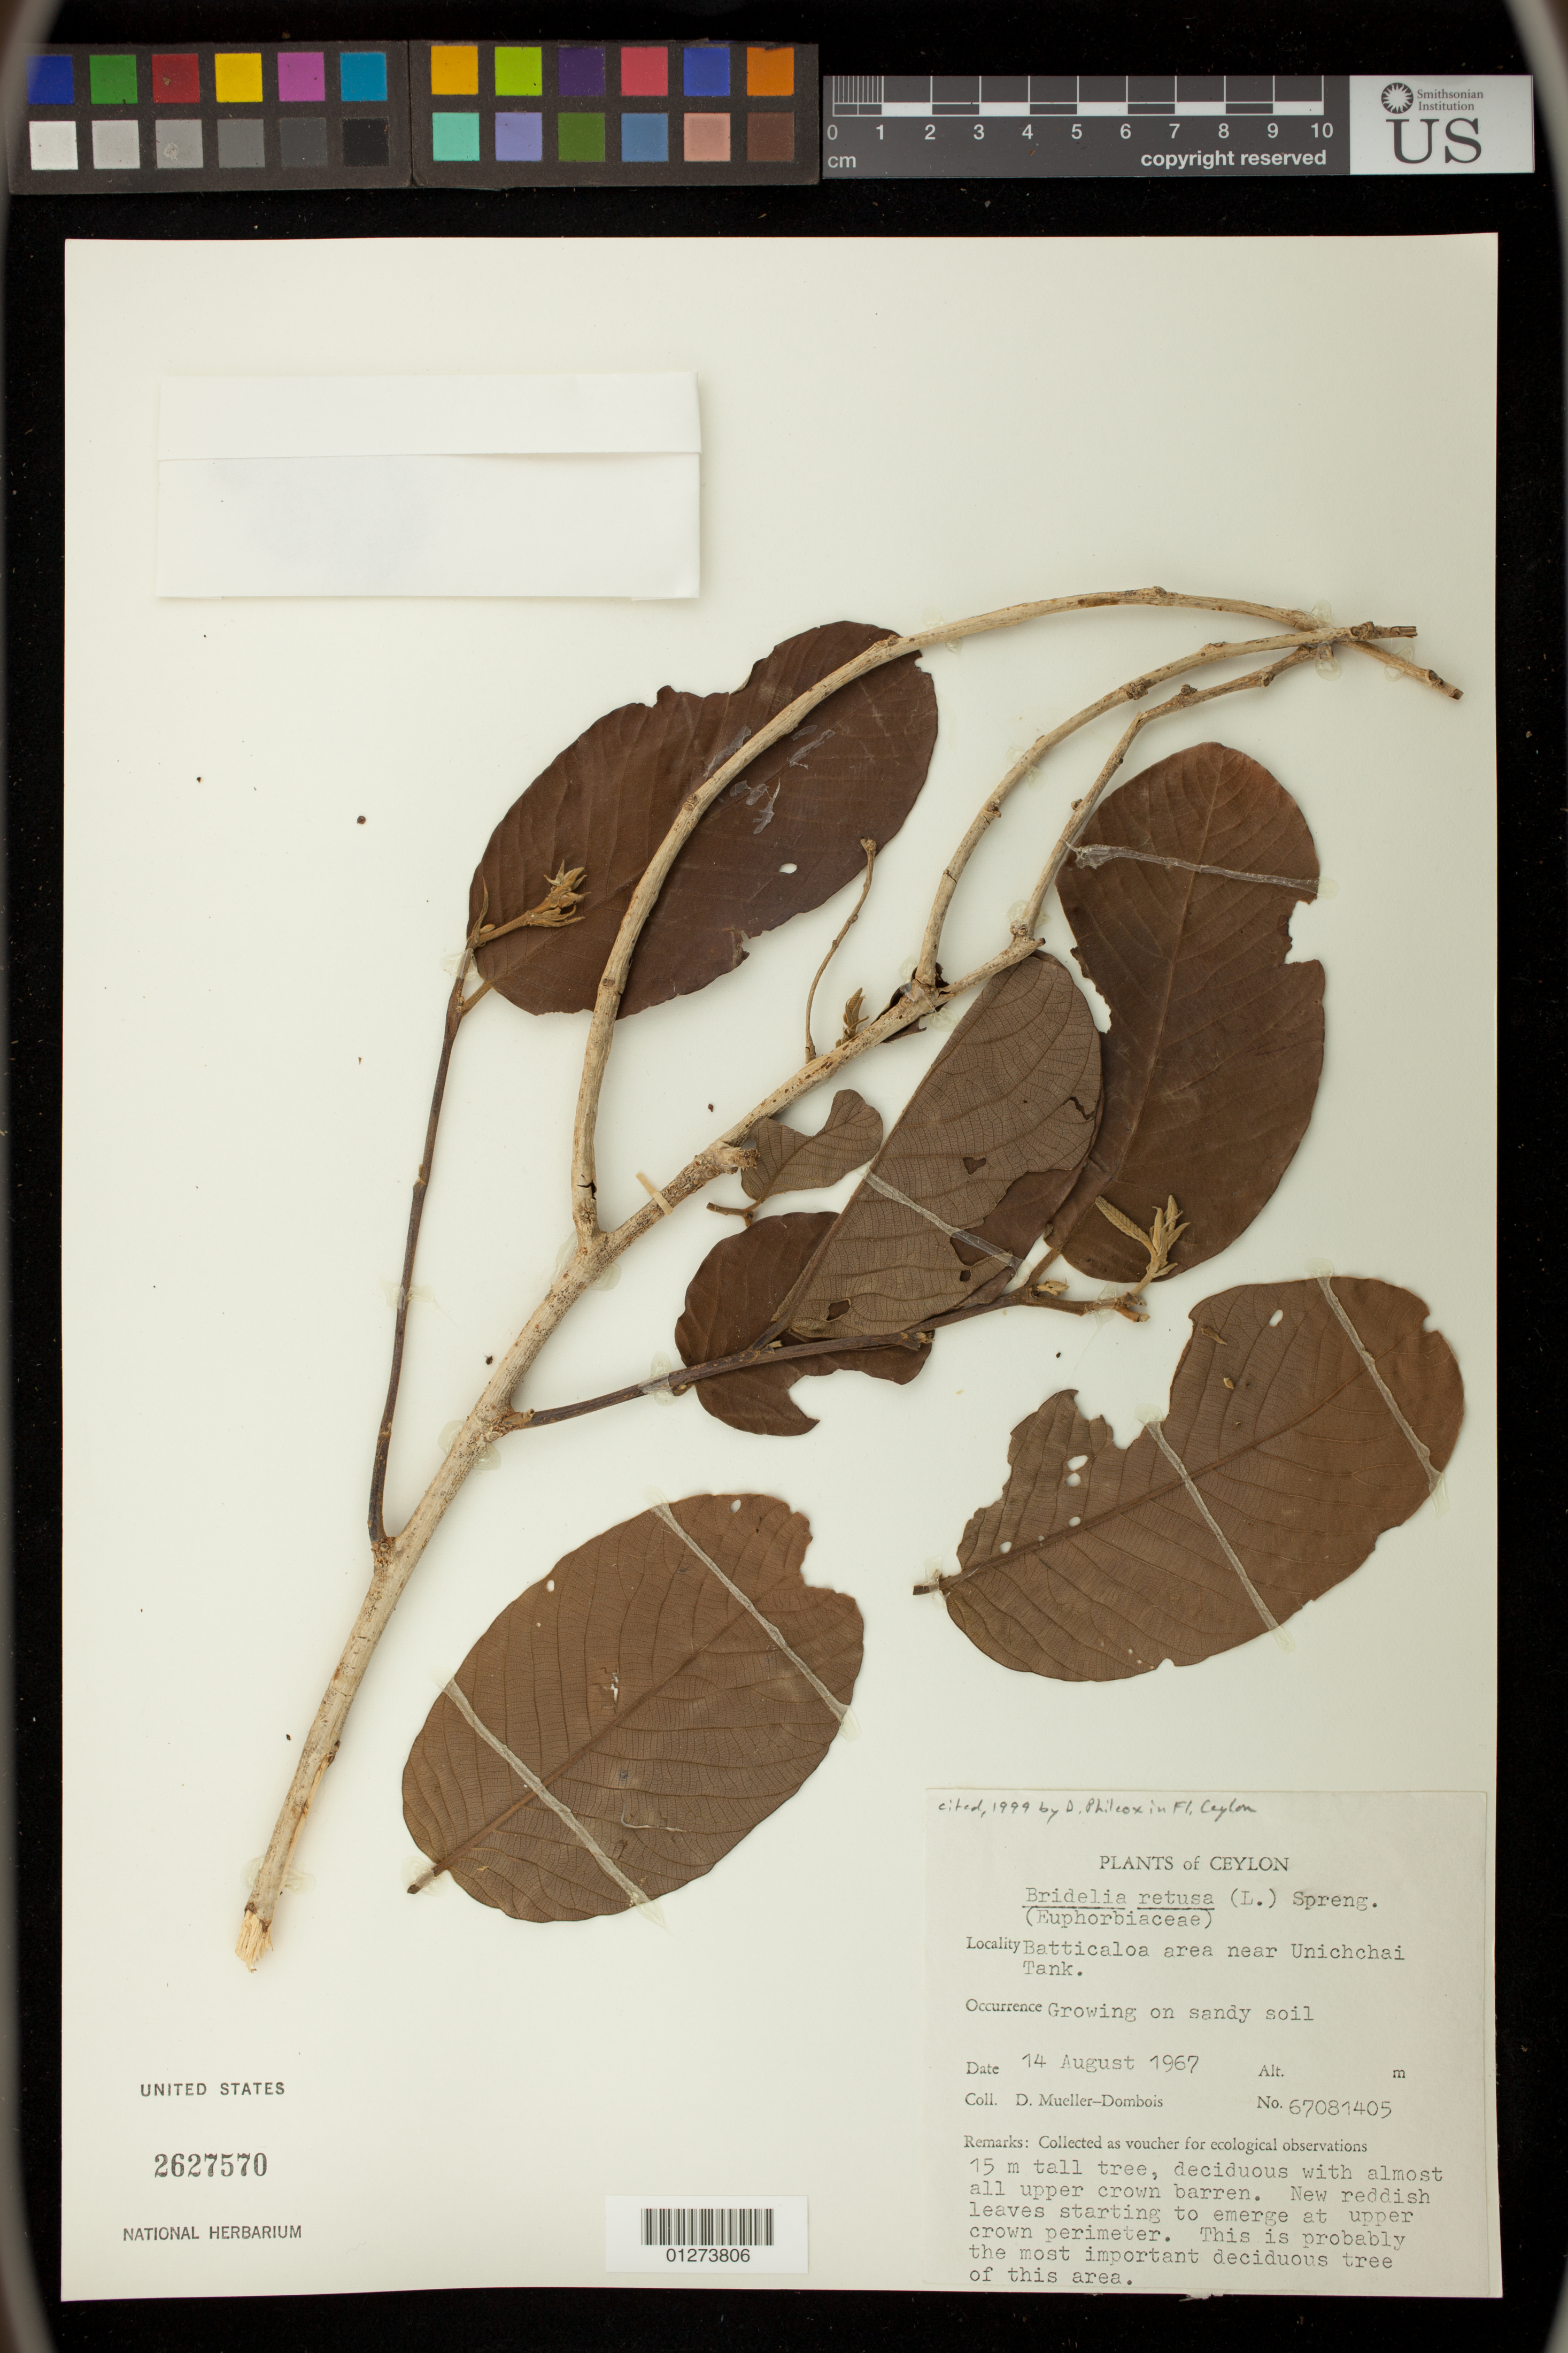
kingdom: Plantae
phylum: Tracheophyta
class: Magnoliopsida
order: Malpighiales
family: Phyllanthaceae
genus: Bridelia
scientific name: Bridelia retusa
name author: (L.) A. Juss.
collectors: D. Mueller-Dombois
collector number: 67081405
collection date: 1967-08-14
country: Sri Lanka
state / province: Eastern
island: Ceylon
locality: Ceylon: Batticaloa area near Unichchai Tank.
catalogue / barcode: US 2627570